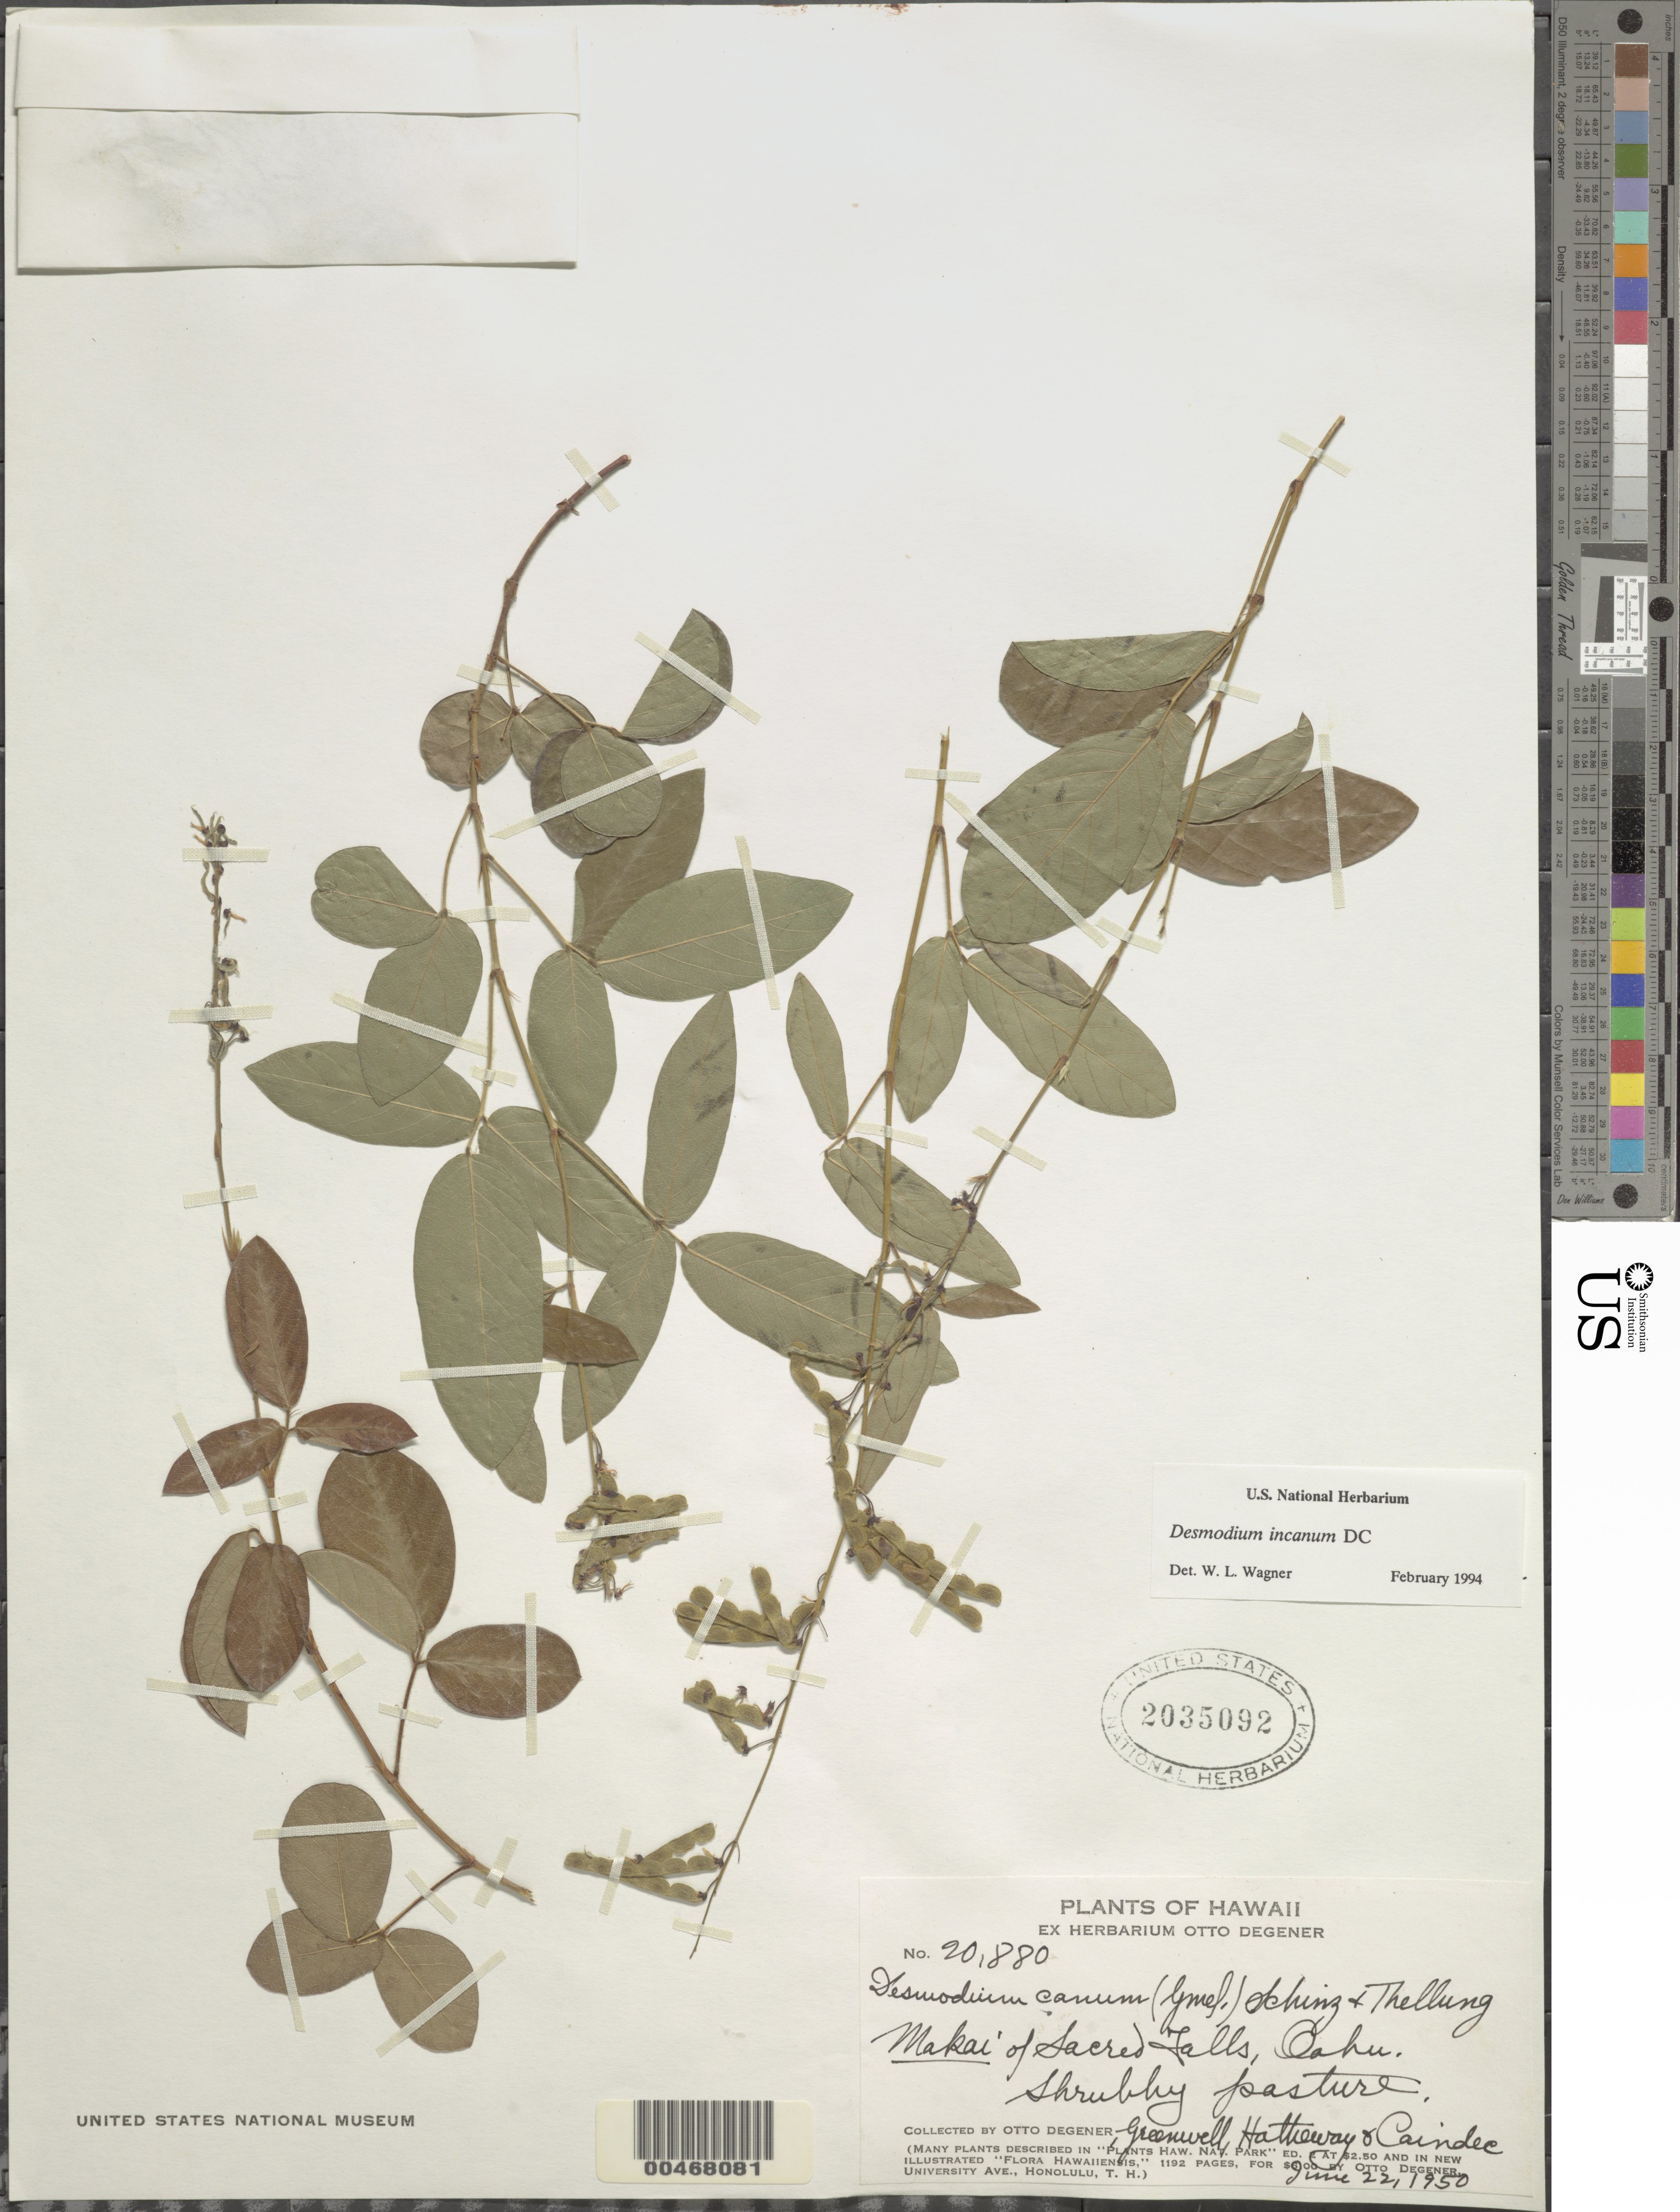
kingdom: Plantae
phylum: Tracheophyta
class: Magnoliopsida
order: Fabales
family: Fabaceae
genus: Desmodium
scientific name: Desmodium incanum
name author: (Sw.) DC.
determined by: Wagner, W. L., (BOT), Smithsonian Institution - National Museum of Natural History (UNITED STATES)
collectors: O. Degener, -. Greenwell, -- Hatheway & Caindec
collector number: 20880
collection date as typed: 22 Jun 1950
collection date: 1950-06-22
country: United States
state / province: Hawaii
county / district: Honolulu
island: Oahu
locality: Makai of Sacred Falls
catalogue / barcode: US 2035092